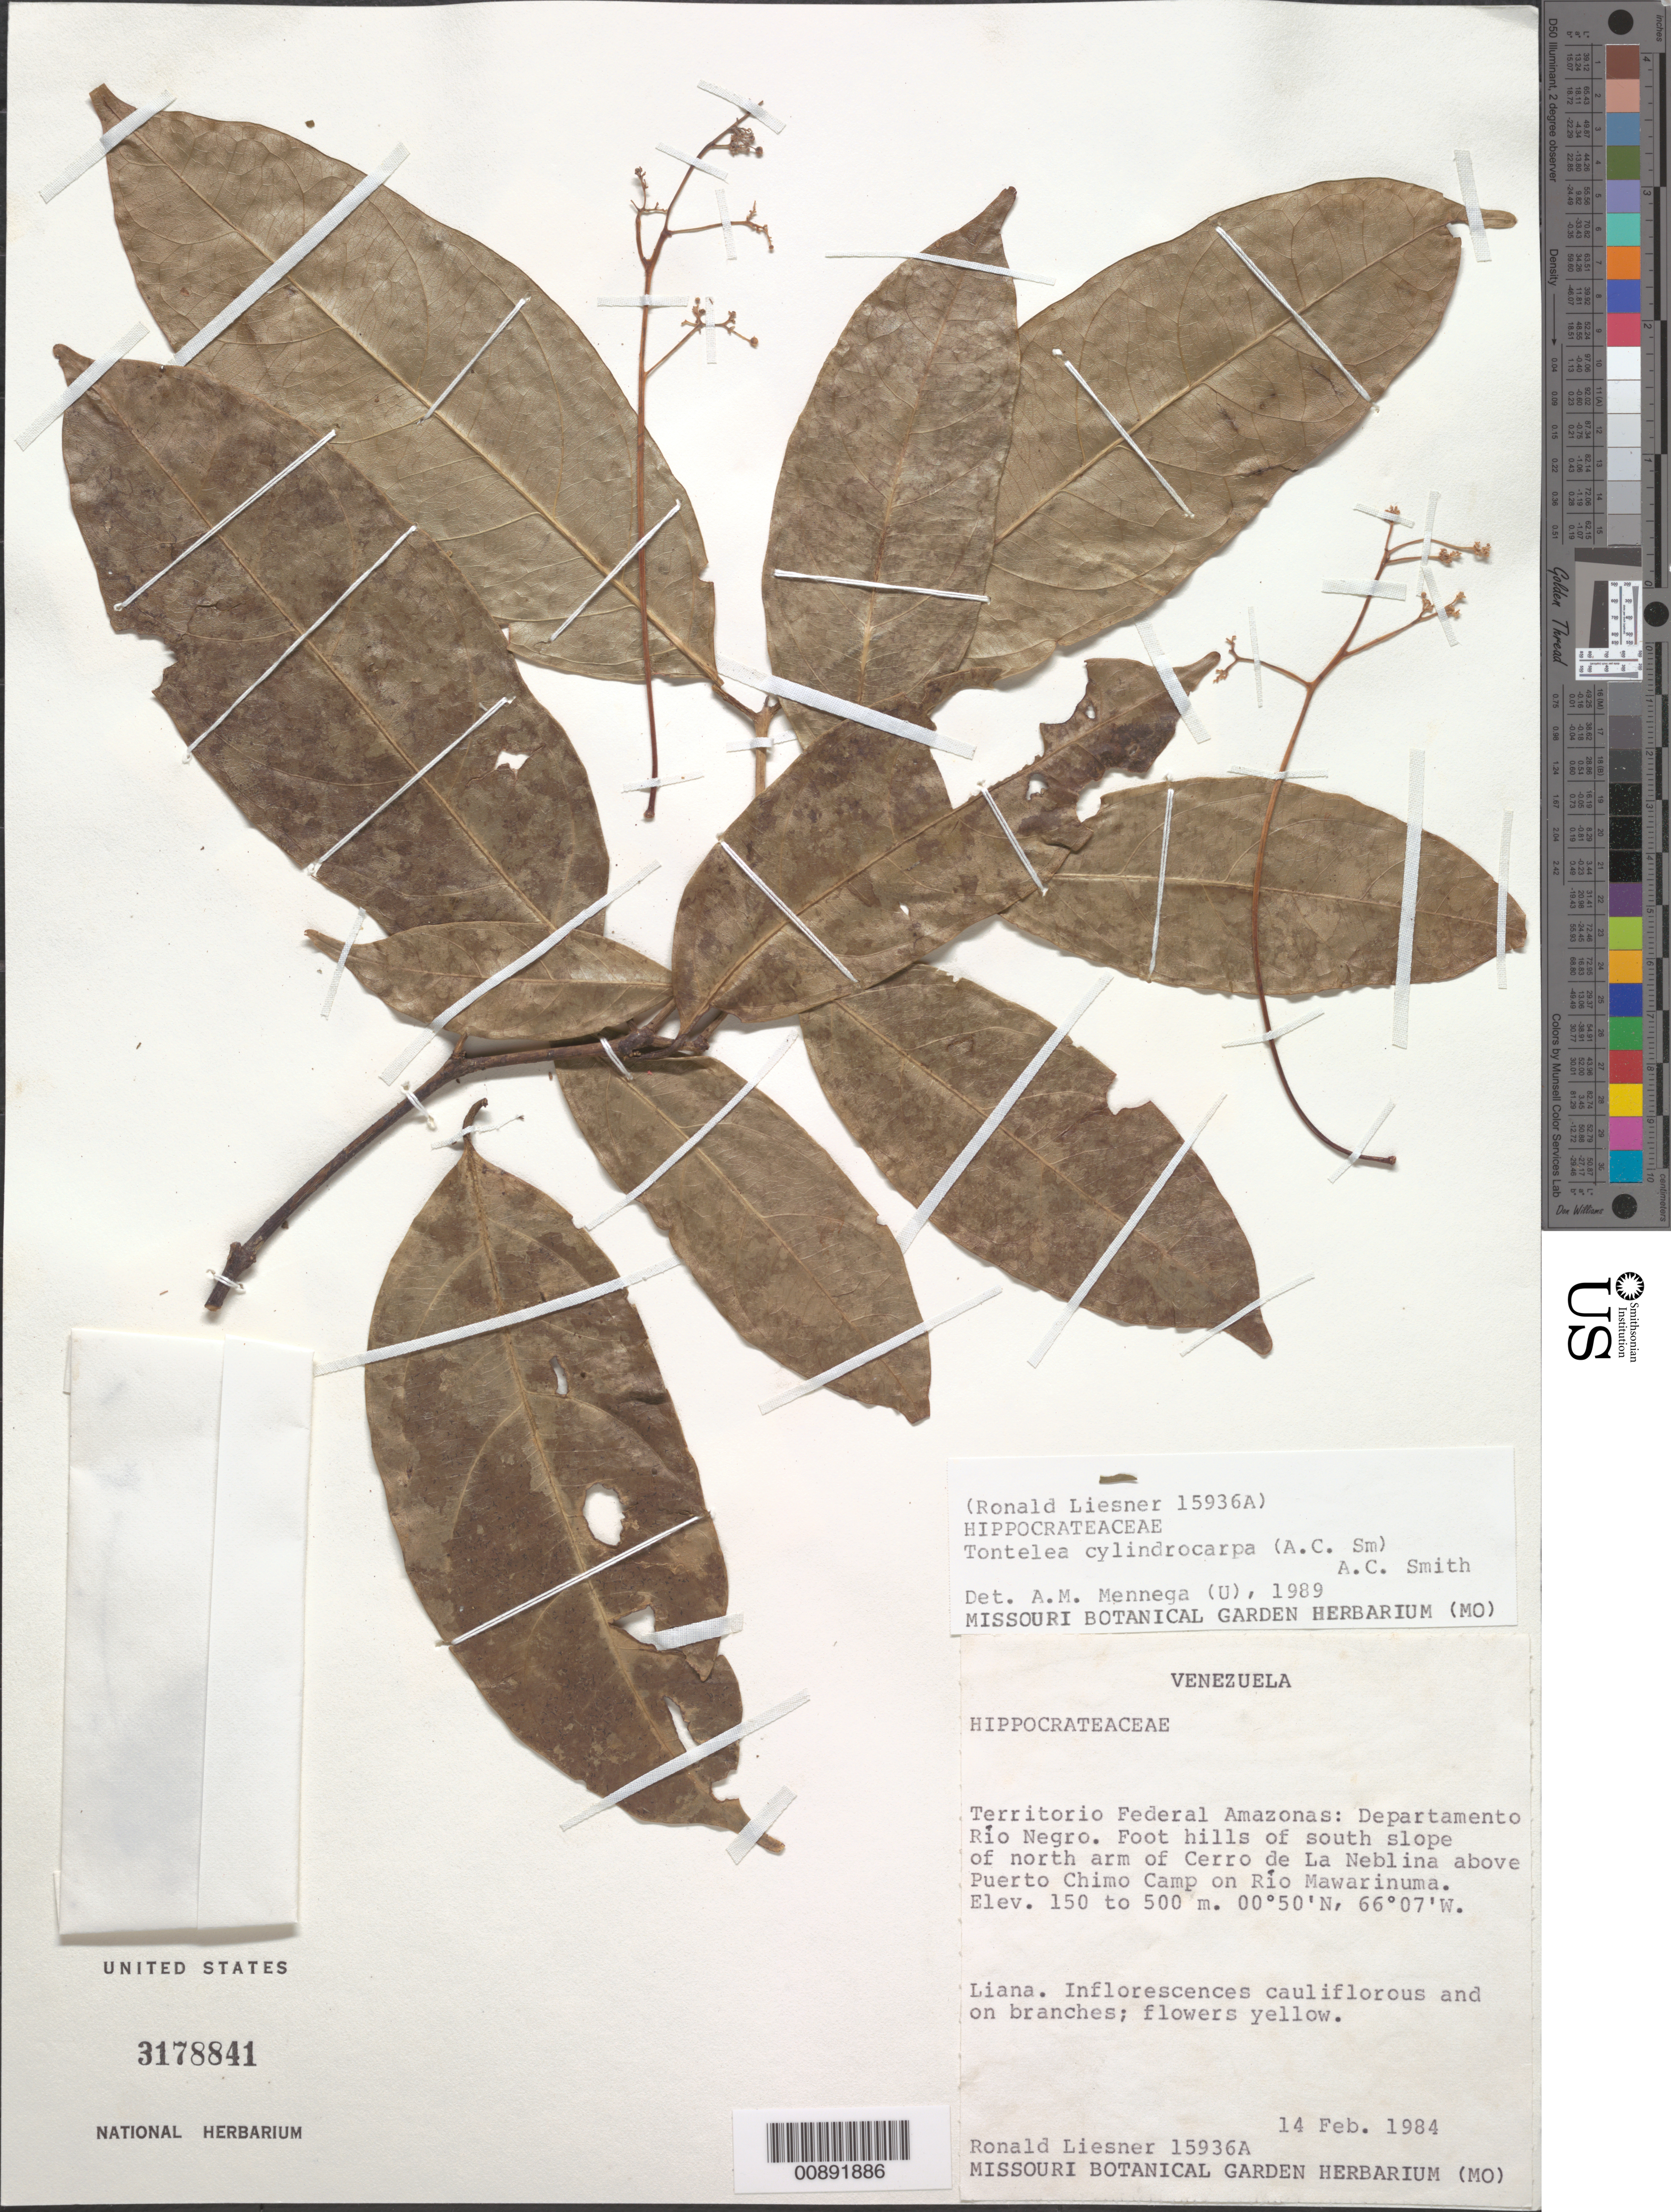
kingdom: Plantae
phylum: Tracheophyta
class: Magnoliopsida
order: Celastrales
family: Celastraceae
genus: Tontelea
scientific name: Tontelea cylindrocarpa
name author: (A.C. Sm.) A.C. Sm.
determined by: Mennega, A. M. W.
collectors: R. L. Liesner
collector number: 15936 a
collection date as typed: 14-Feb-84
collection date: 1984-02-14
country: Venezuela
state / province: Amazonas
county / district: Río Negro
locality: Cerro de La Neblina, N arm, above Puerto Chimo Camp on Río Mawarinuma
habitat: Foot hills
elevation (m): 150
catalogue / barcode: US 3178841